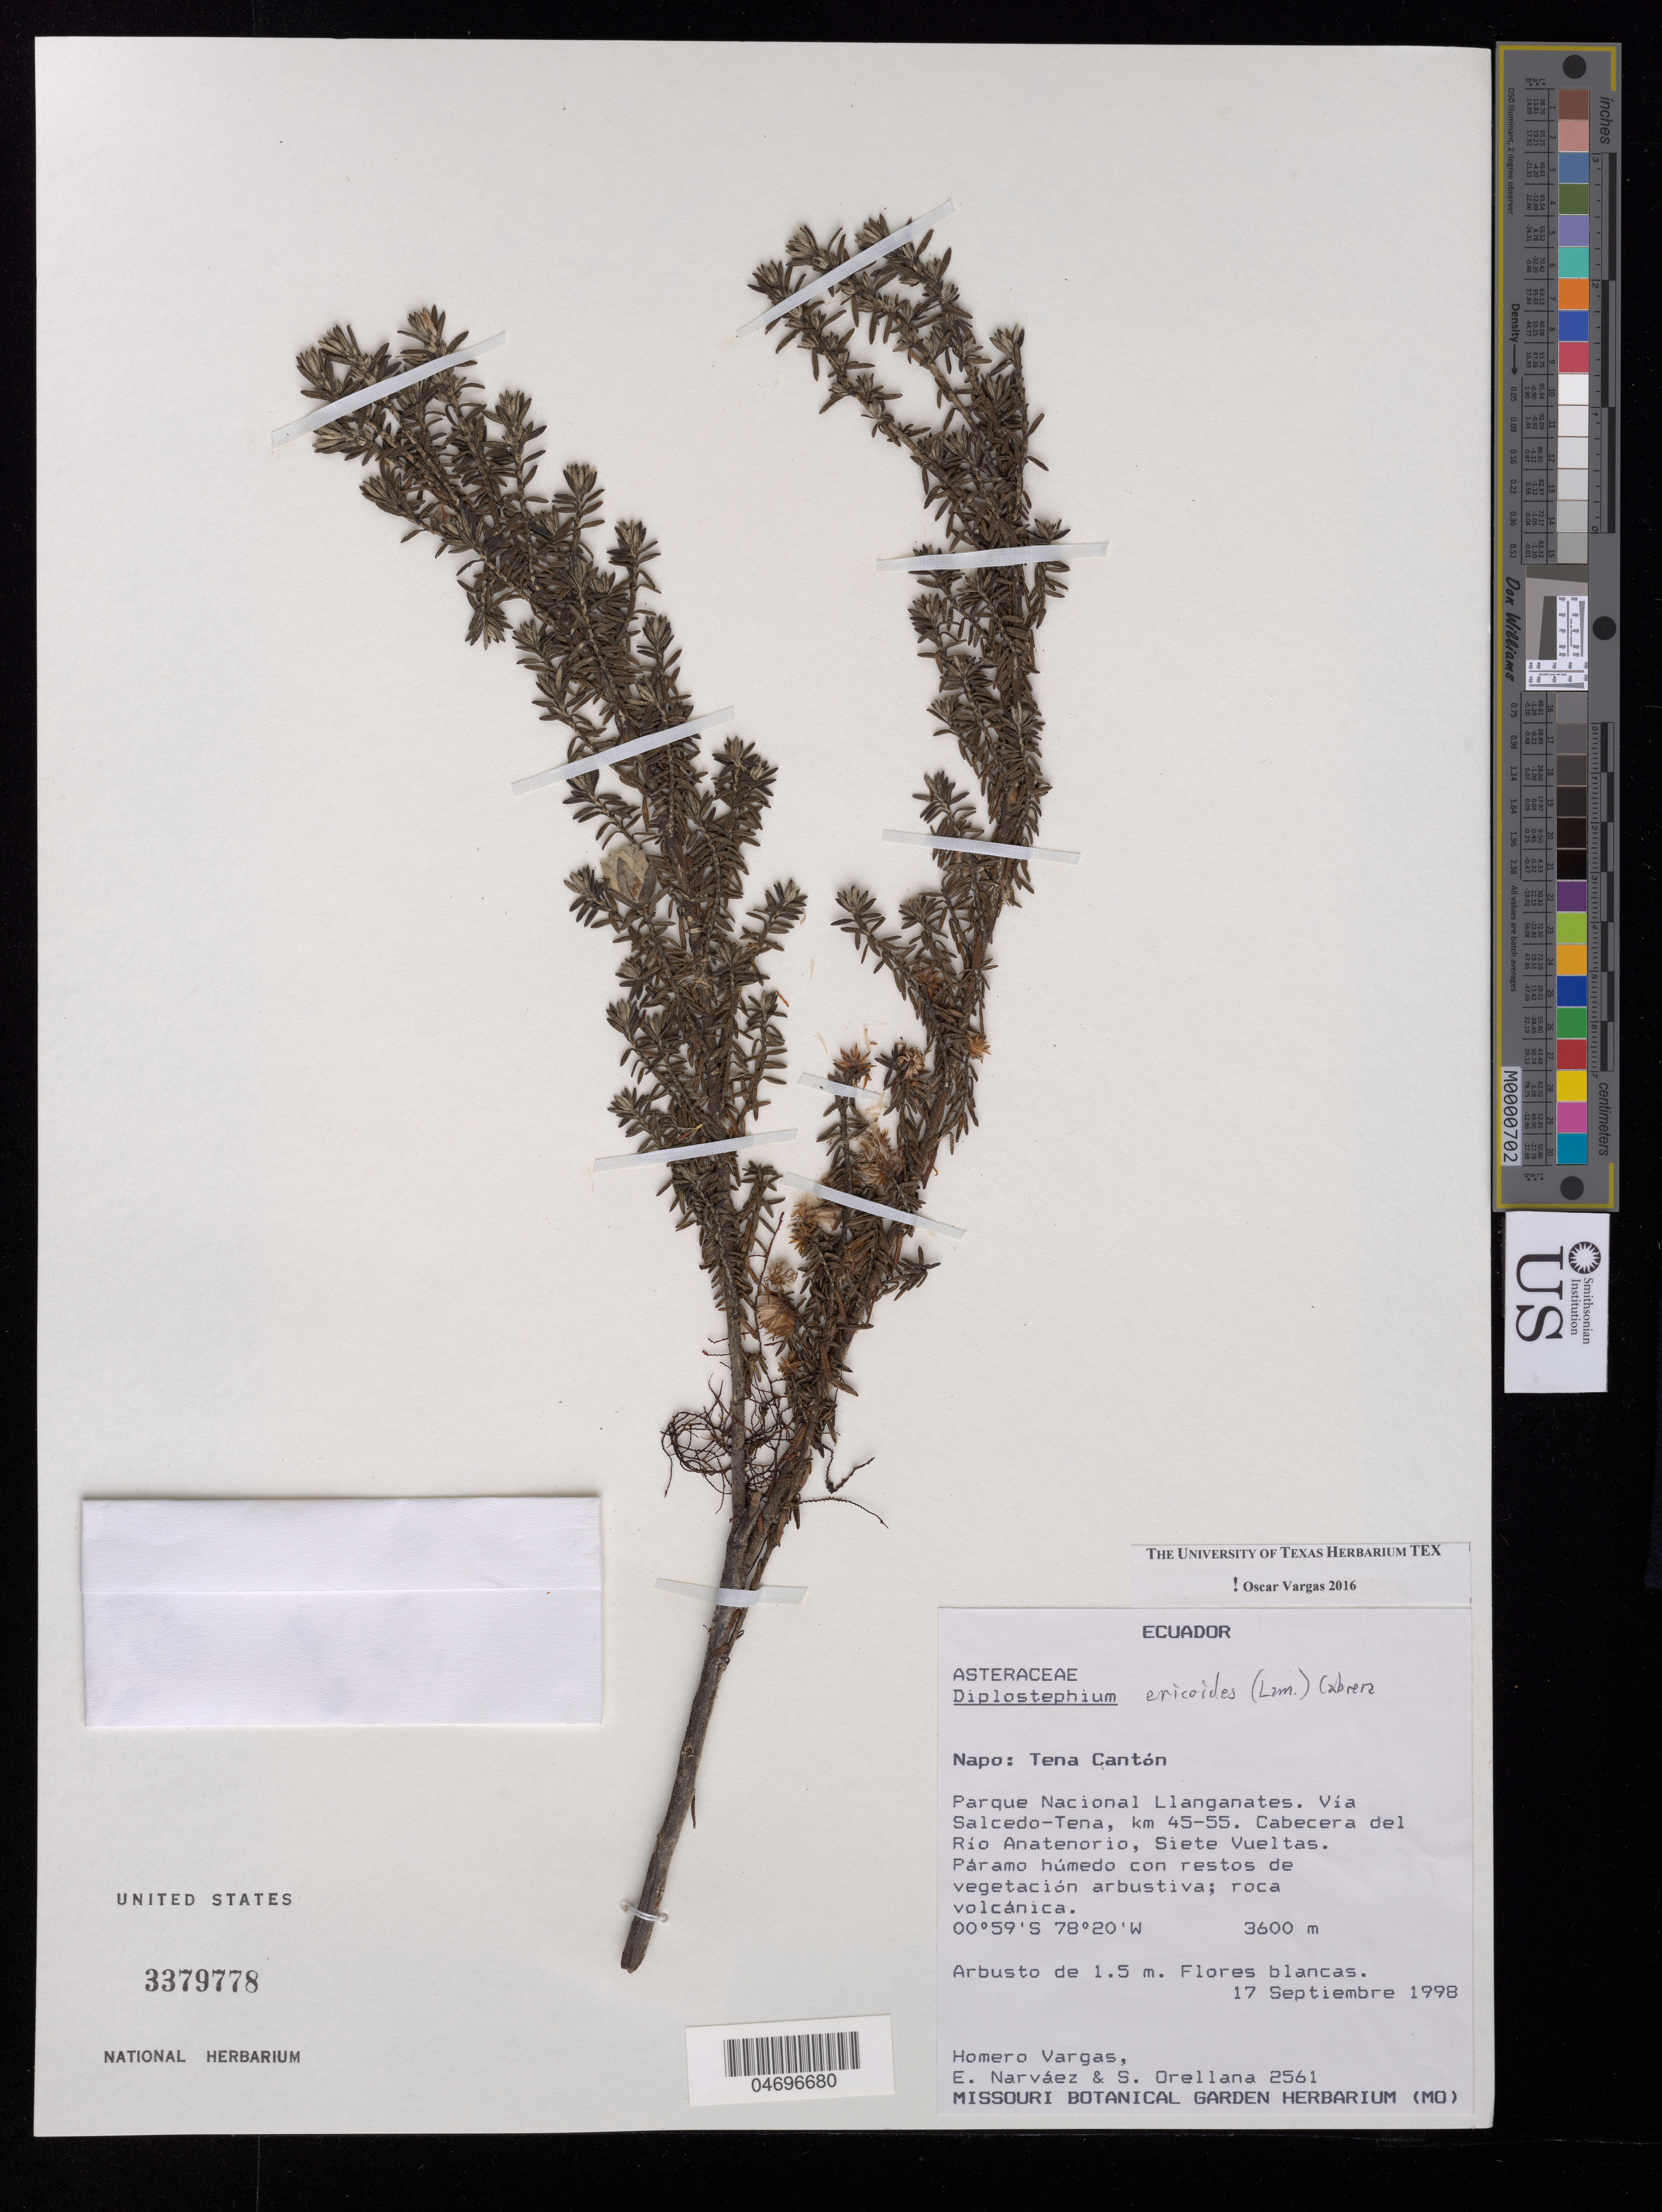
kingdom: Plantae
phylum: Tracheophyta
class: Magnoliopsida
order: Asterales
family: Asteraceae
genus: Diplostephium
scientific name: Diplostephium ericoides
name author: (Lam.) Cabrera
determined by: Vargas, Oscar M.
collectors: H. Vargas, E. Narváez & S. Orellana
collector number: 2561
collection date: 1998-09-17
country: Ecuador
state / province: Napo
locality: Napo: Tena Canton, Parque Naciol Llanganates. Via Salcedo-Tena, km 45-55. Cabecera del Rio Anatenorio. Siete Vueltas.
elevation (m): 3600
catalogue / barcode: US 3379778